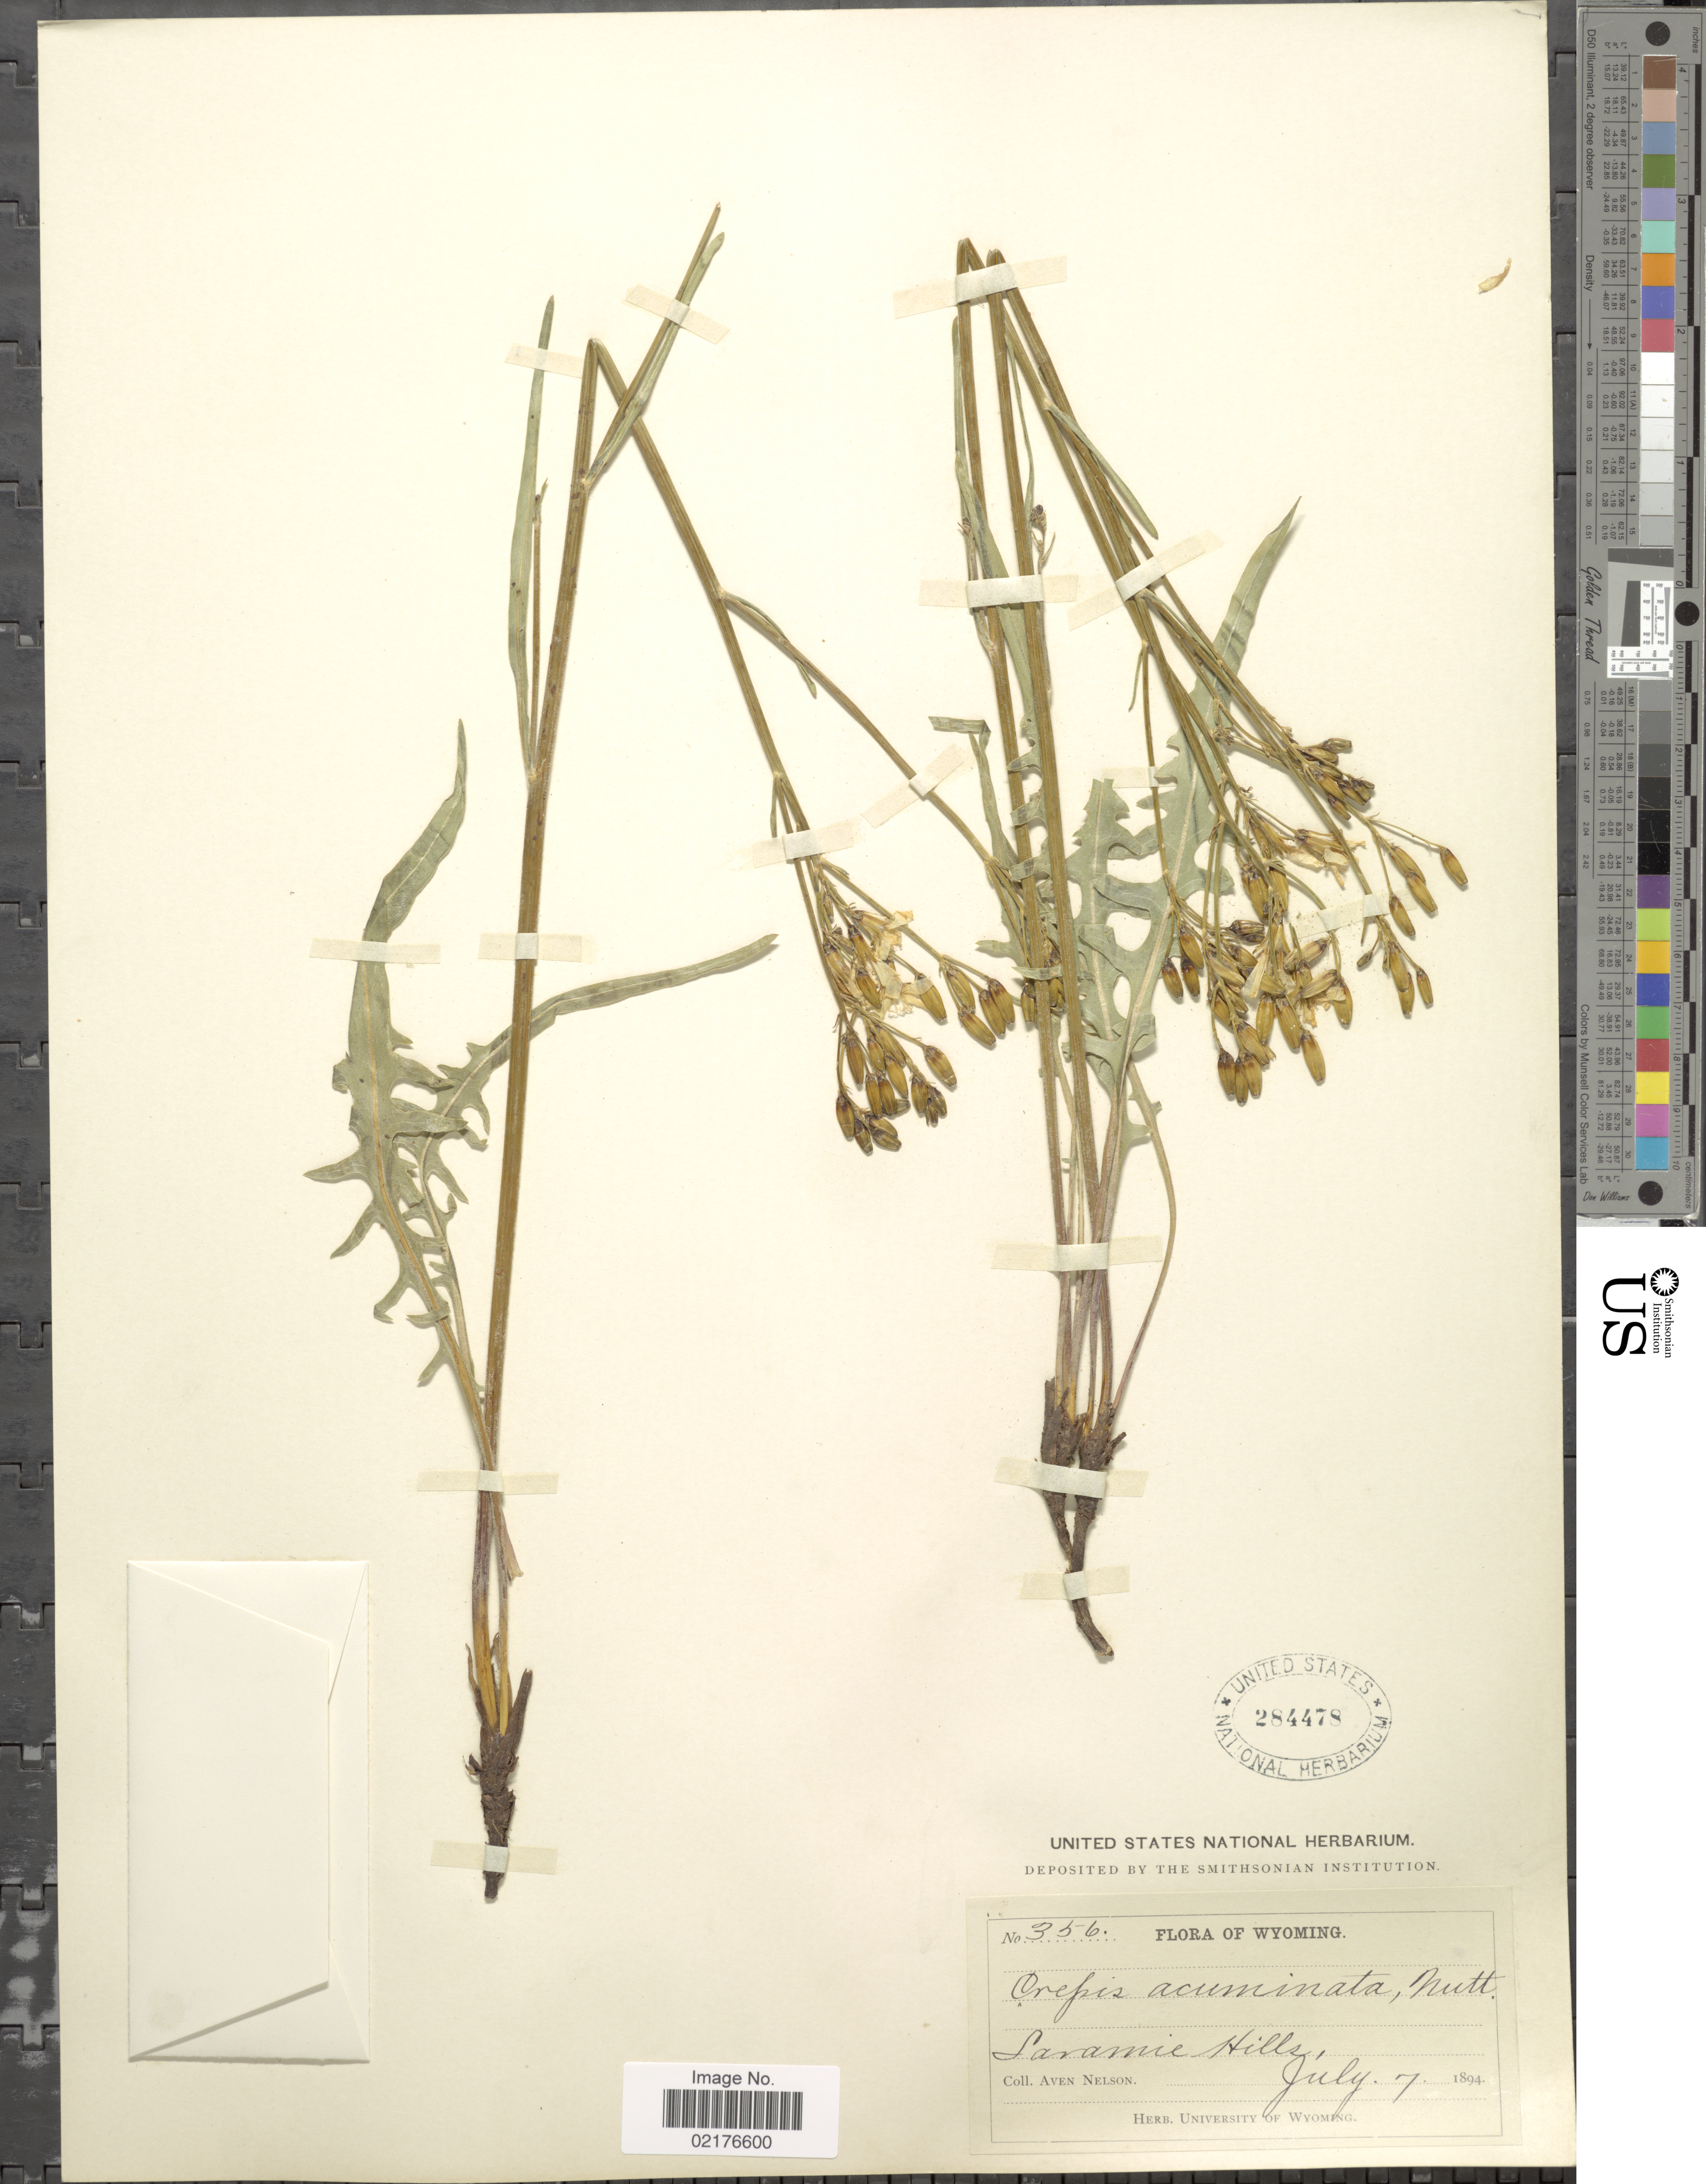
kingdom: Plantae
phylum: Tracheophyta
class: Magnoliopsida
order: Asterales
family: Asteraceae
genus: Crepis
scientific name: Crepis acuminata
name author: Nutt.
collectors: A. Nelson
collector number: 356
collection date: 1894-07-07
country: United States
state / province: Wyoming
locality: Laramie Hills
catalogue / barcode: US 284478